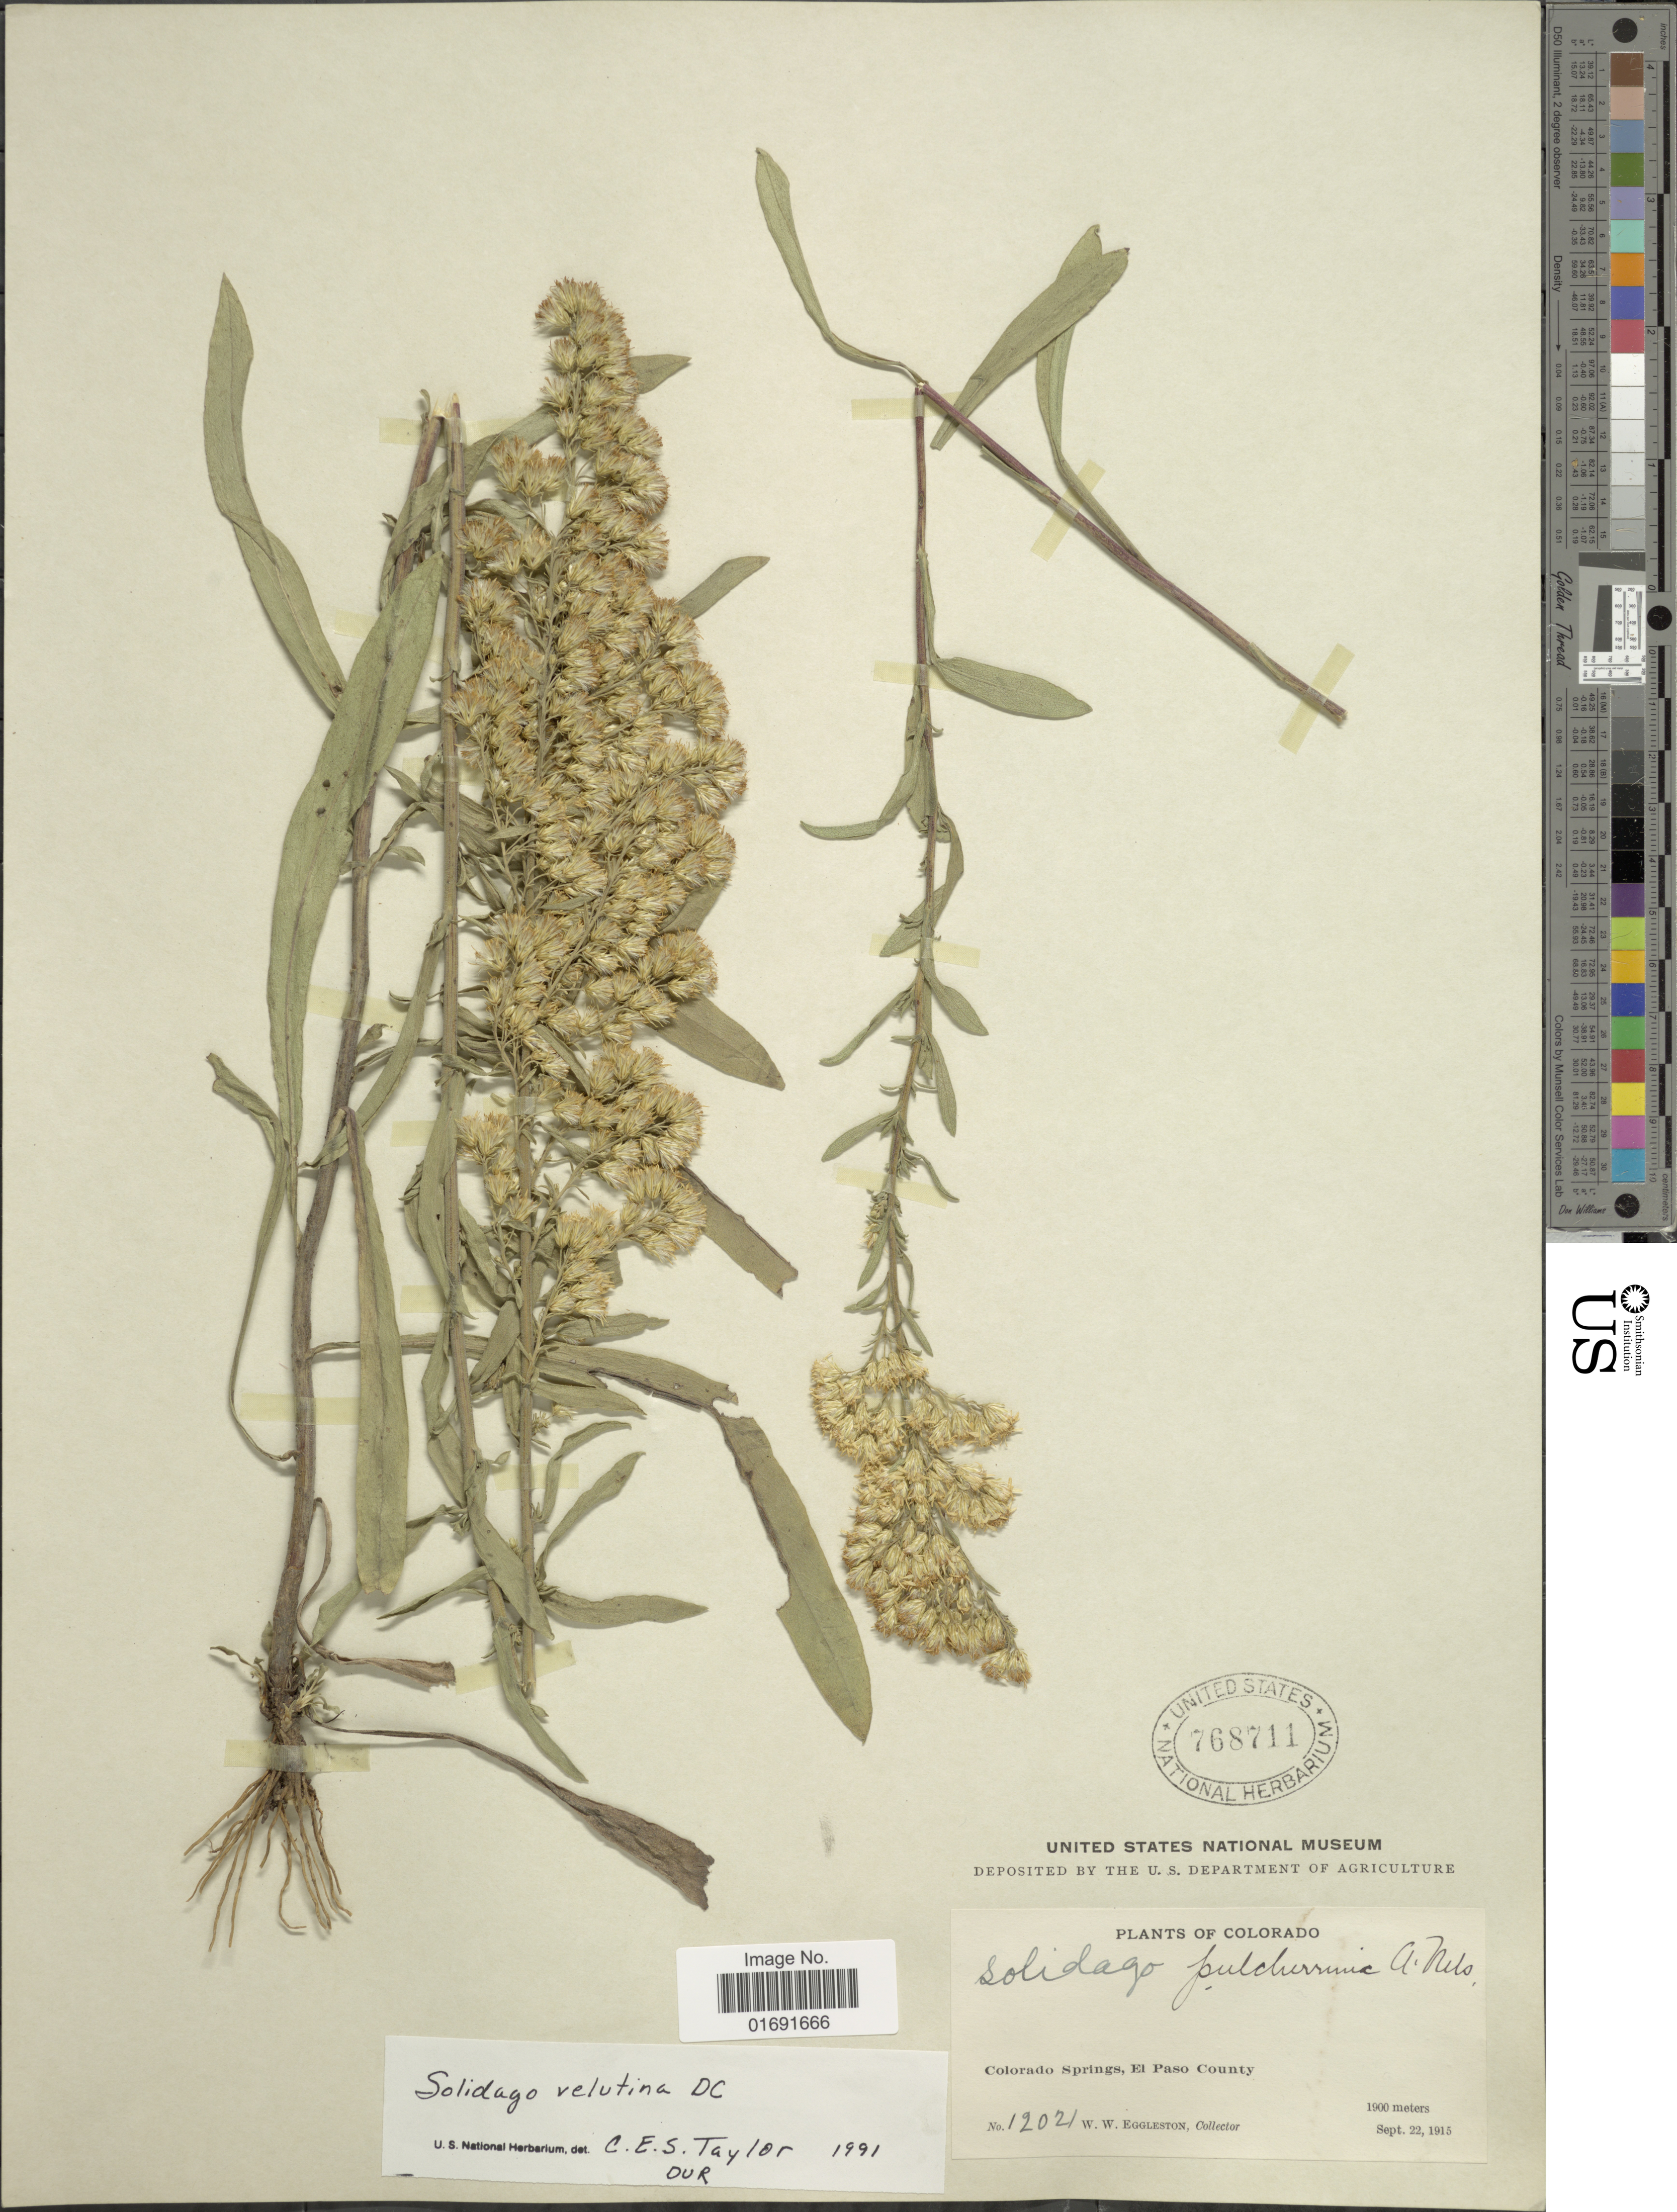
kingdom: Plantae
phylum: Tracheophyta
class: Magnoliopsida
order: Asterales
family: Asteraceae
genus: Solidago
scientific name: Solidago velutina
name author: DC.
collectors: W. W. Eggleston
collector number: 12021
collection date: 1915-09-22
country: United States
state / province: Colorado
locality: Colorado Springs, El Paso County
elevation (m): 1900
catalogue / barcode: US 768711